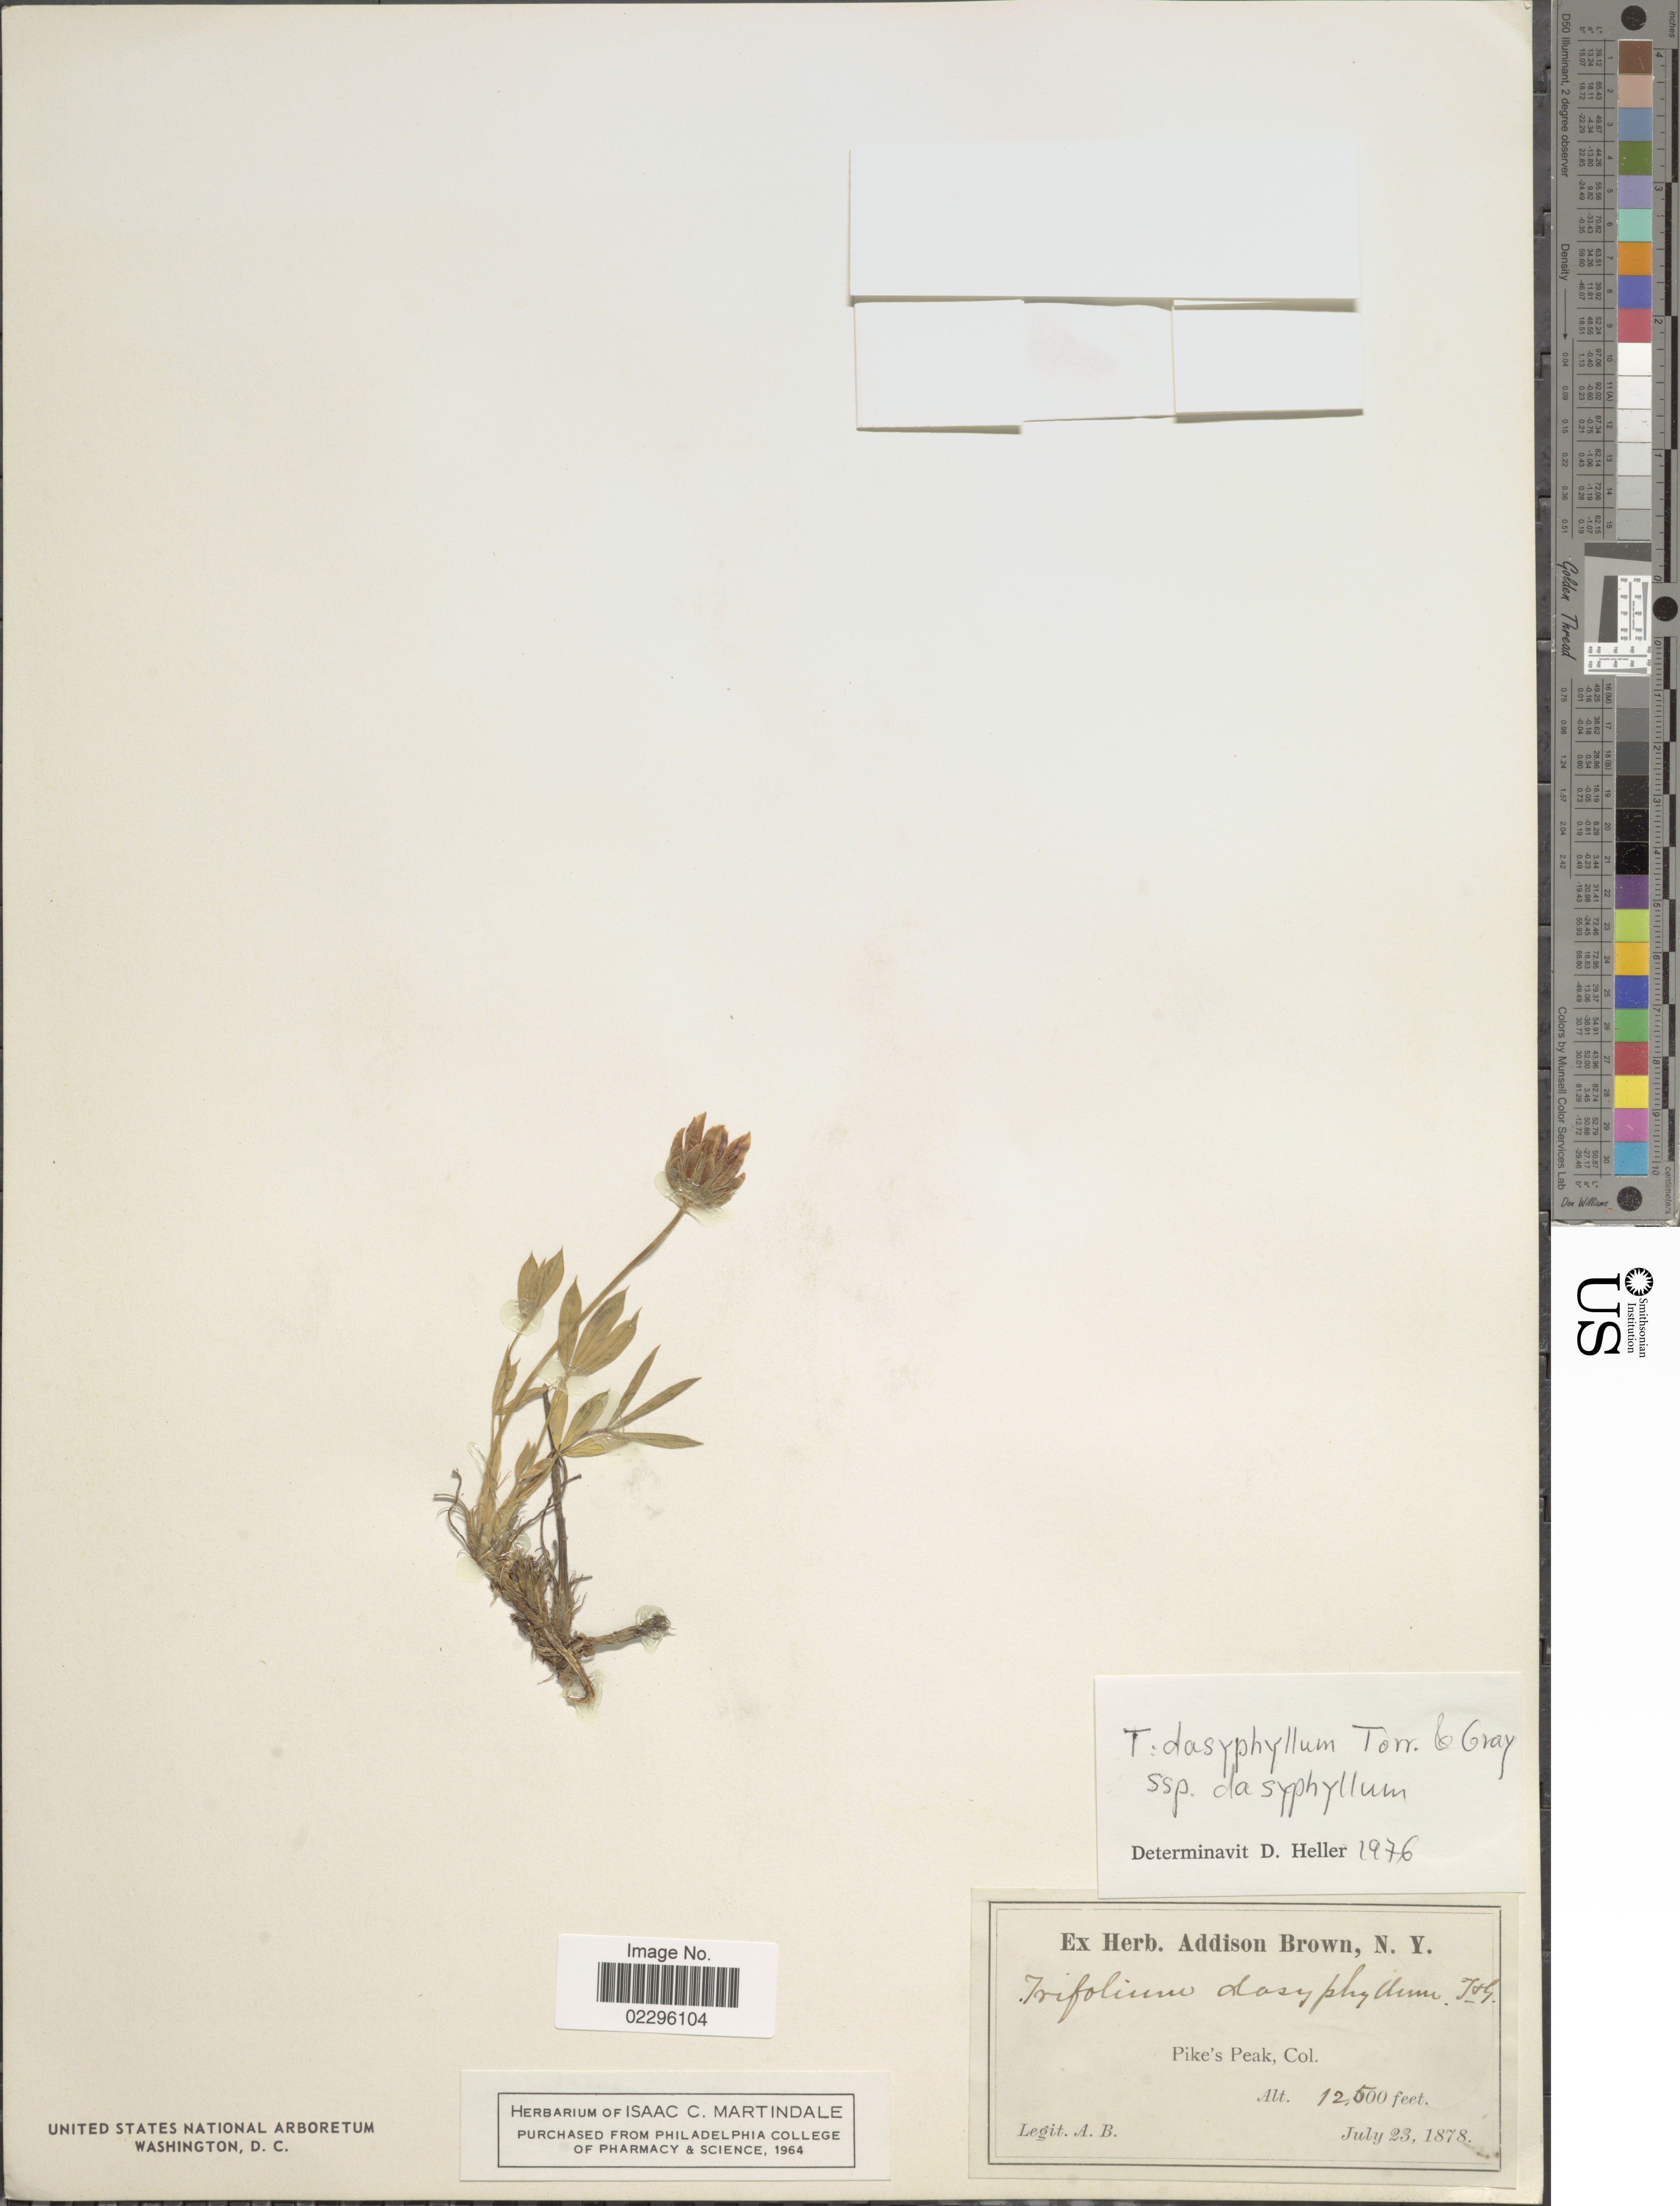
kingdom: Plantae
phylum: Tracheophyta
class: Magnoliopsida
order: Fabales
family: Fabaceae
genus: Trifolium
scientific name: Trifolium dasyphyllum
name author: Torr. & A. Gray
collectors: A. Brown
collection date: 1878-07-23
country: United States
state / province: Colorado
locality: Pike's Peak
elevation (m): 3810